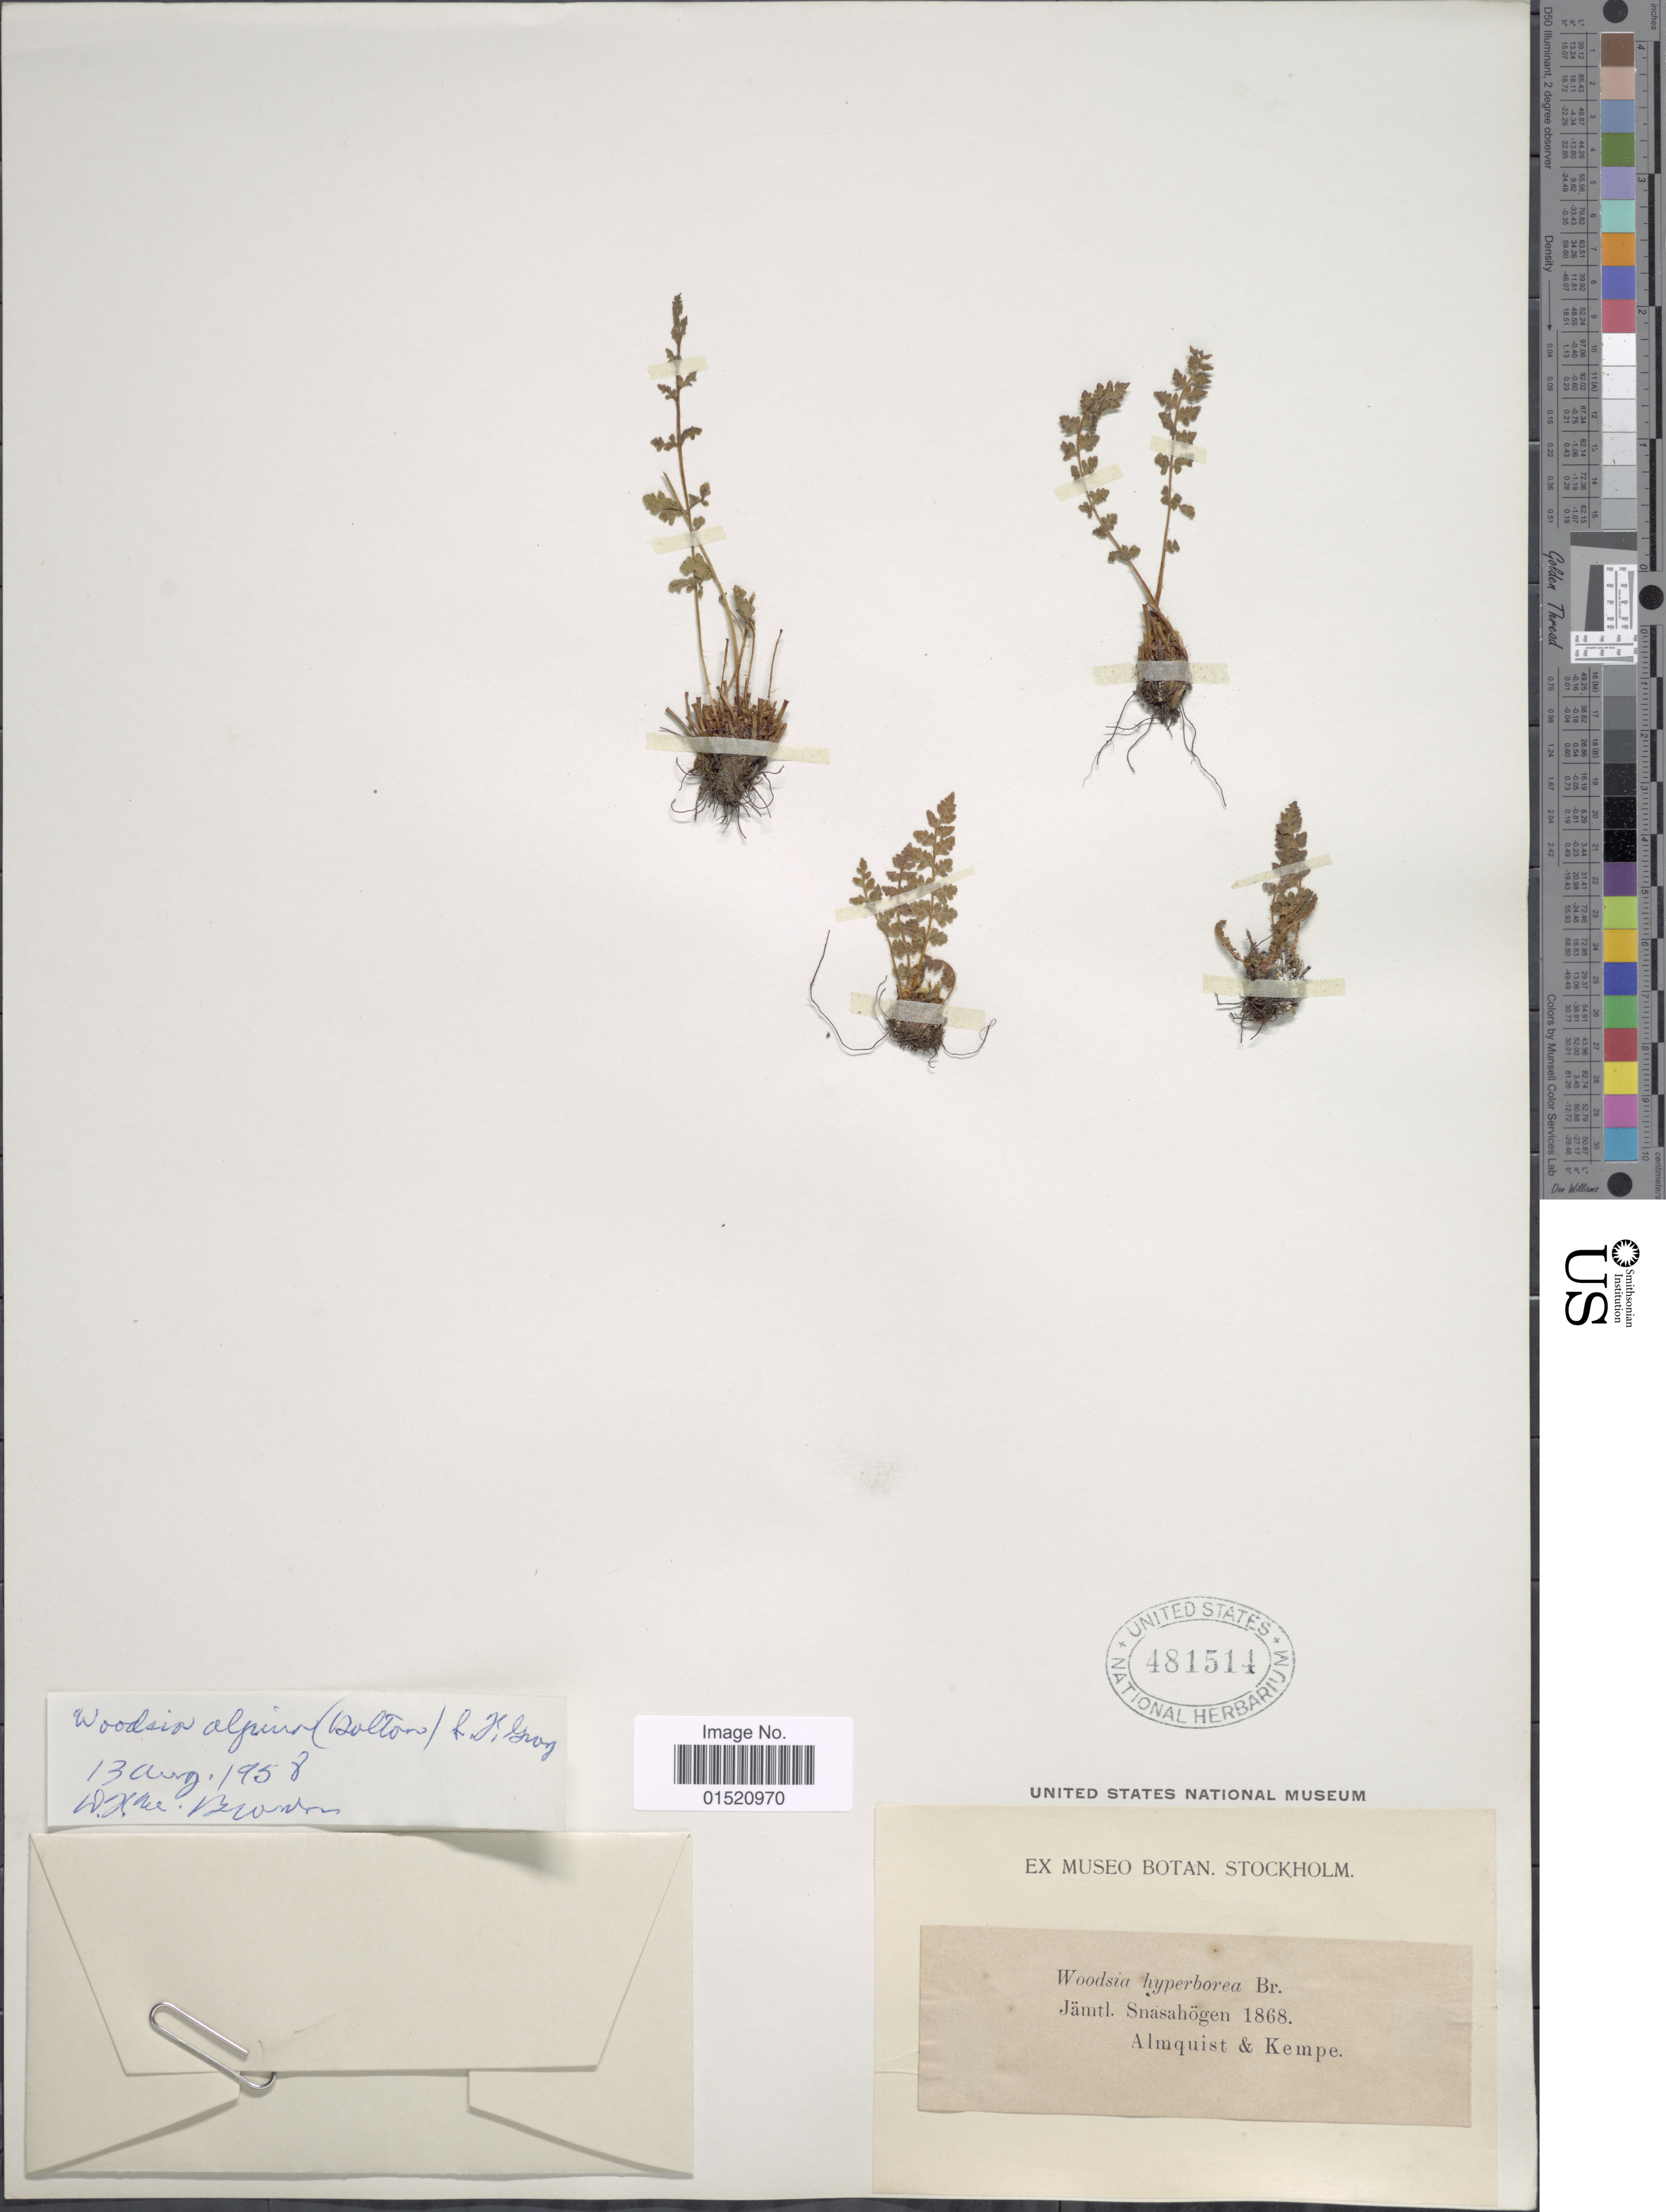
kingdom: Plantae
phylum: Tracheophyta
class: Polypodiopsida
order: Polypodiales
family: Woodsiaceae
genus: Woodsia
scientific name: Woodsia alpina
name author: (Bolton) S.F. Gray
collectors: Almquist & Kempe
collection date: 1868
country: Sweden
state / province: Jämtland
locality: Jämtl. Snasahögen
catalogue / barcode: US 481514